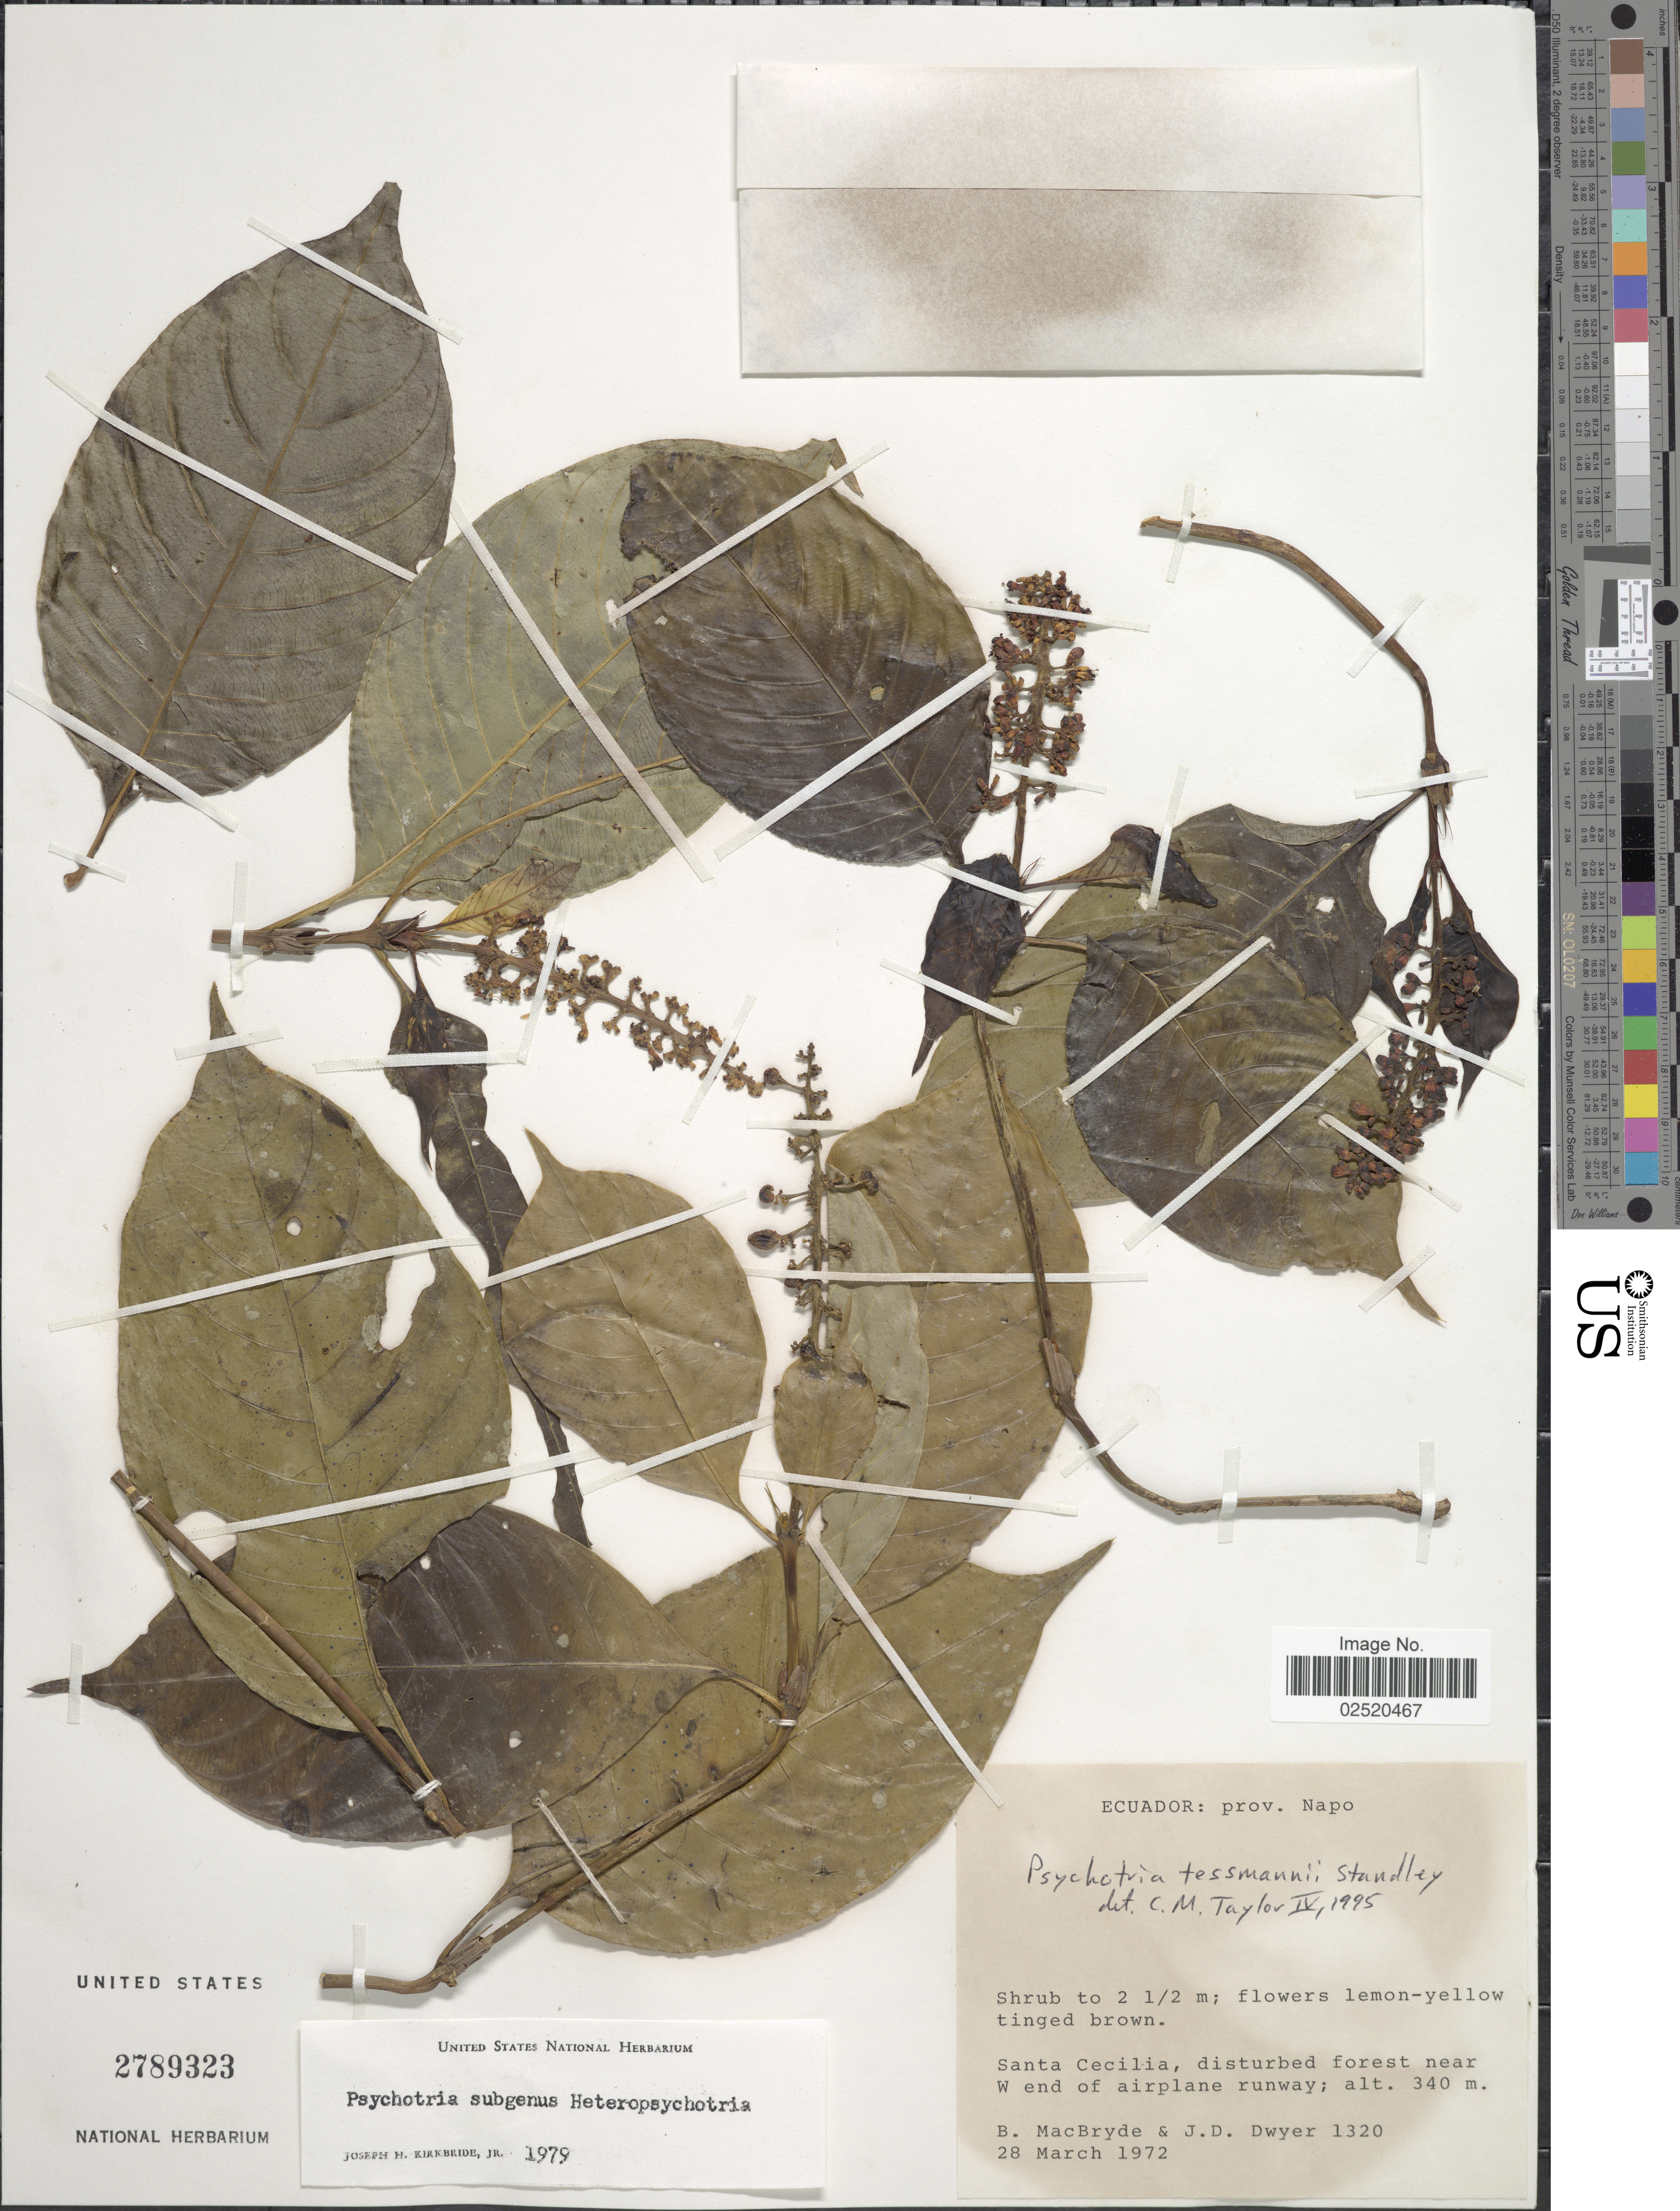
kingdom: Plantae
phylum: Tracheophyta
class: Magnoliopsida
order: Gentianales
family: Rubiaceae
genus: Psychotria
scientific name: Psychotria tessmannii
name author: Standl.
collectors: B. MacBryde & J. D. Dwyer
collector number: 1320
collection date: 1972-03-28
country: Ecuador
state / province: Napo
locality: Santa Cecilia, near W end of airplane airway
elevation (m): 340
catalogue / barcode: US 2789323